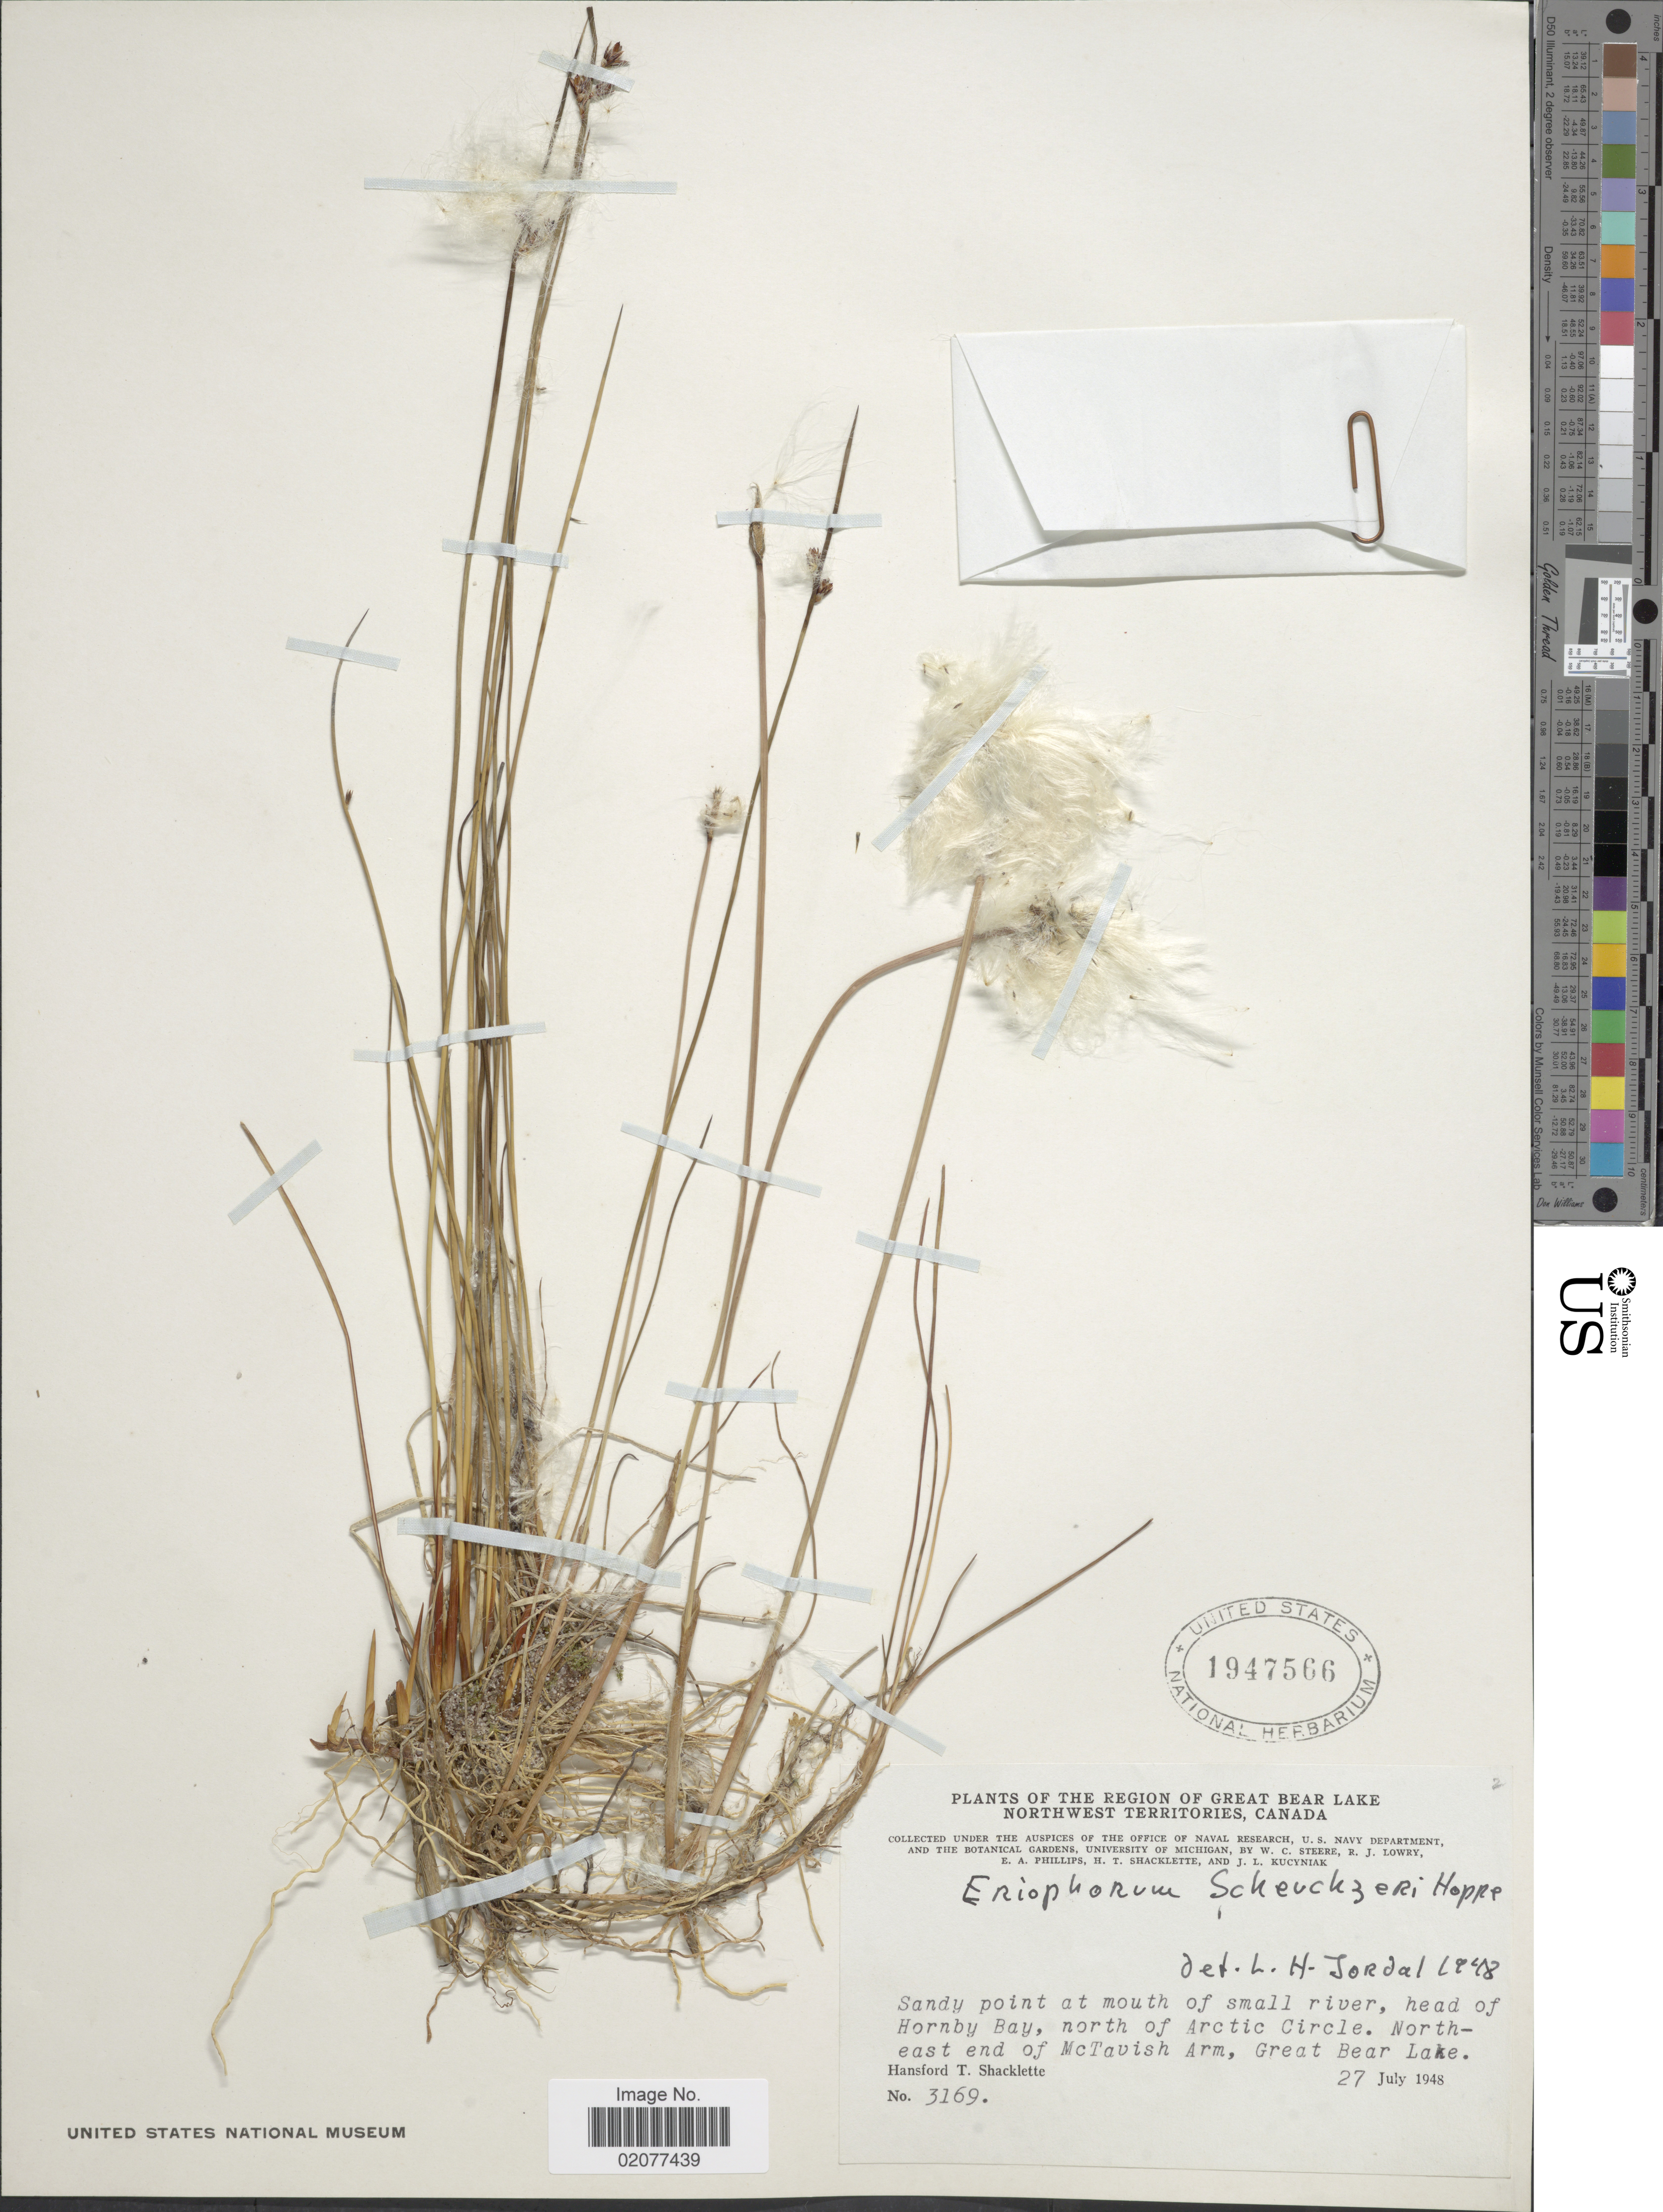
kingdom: Plantae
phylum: Tracheophyta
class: Liliopsida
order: Poales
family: Cyperaceae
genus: Eriophorum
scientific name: Eriophorum scheuchzeri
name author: Hoppe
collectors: H. Shacklette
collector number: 3169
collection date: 1948-07-27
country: Canada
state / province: Northwest Territories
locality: Region of Great Bear Lake. Northwest Territories, Canada. Hornby Bay, north of Arctic Circle. North east end of Mctavish Arm, Great bear Lake.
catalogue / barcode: US 1947566